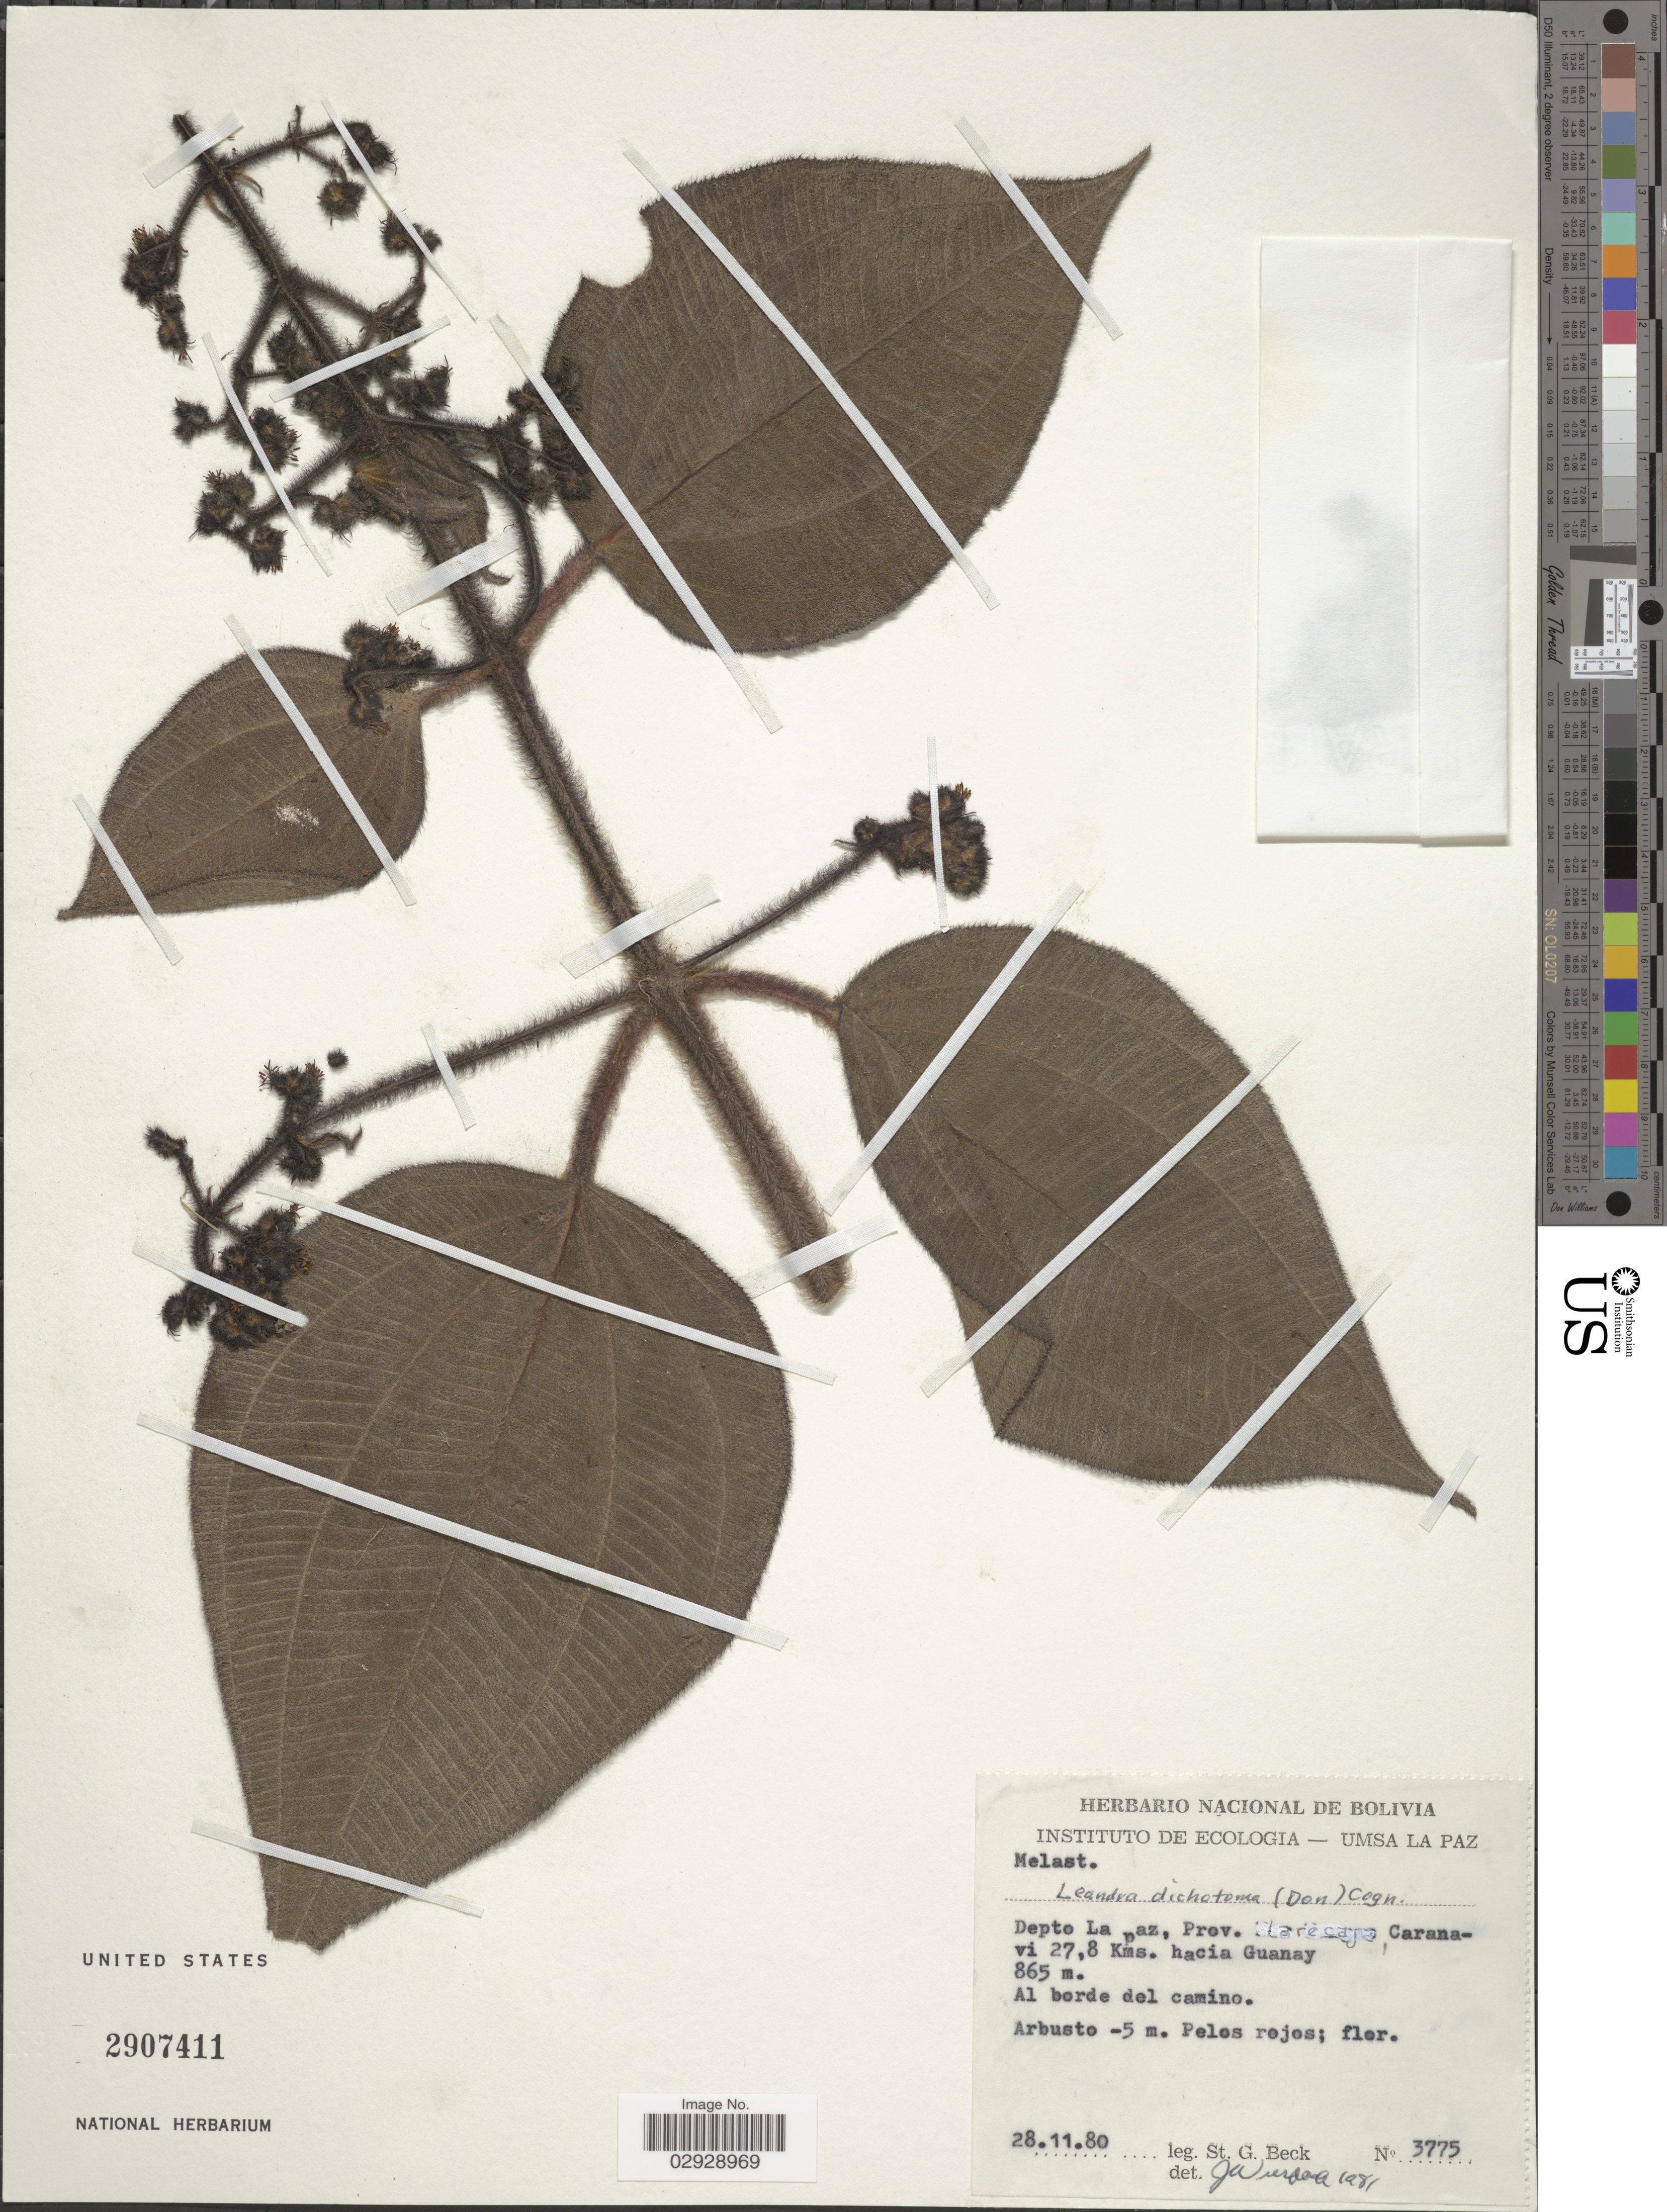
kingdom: Plantae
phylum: Tracheophyta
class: Magnoliopsida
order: Myrtales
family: Melastomataceae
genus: Leandra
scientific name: Leandra dichotoma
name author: (D. Don) Cogn.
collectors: S. G. Beck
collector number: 3775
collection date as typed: Transcribed d/m/y: 28/11/80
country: Bolivia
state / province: La Paz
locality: Depto La Paz, Prov. Larecaja, Caranavi 27,8 Kms. hacia Guanay.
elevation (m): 865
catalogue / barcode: US 2907411